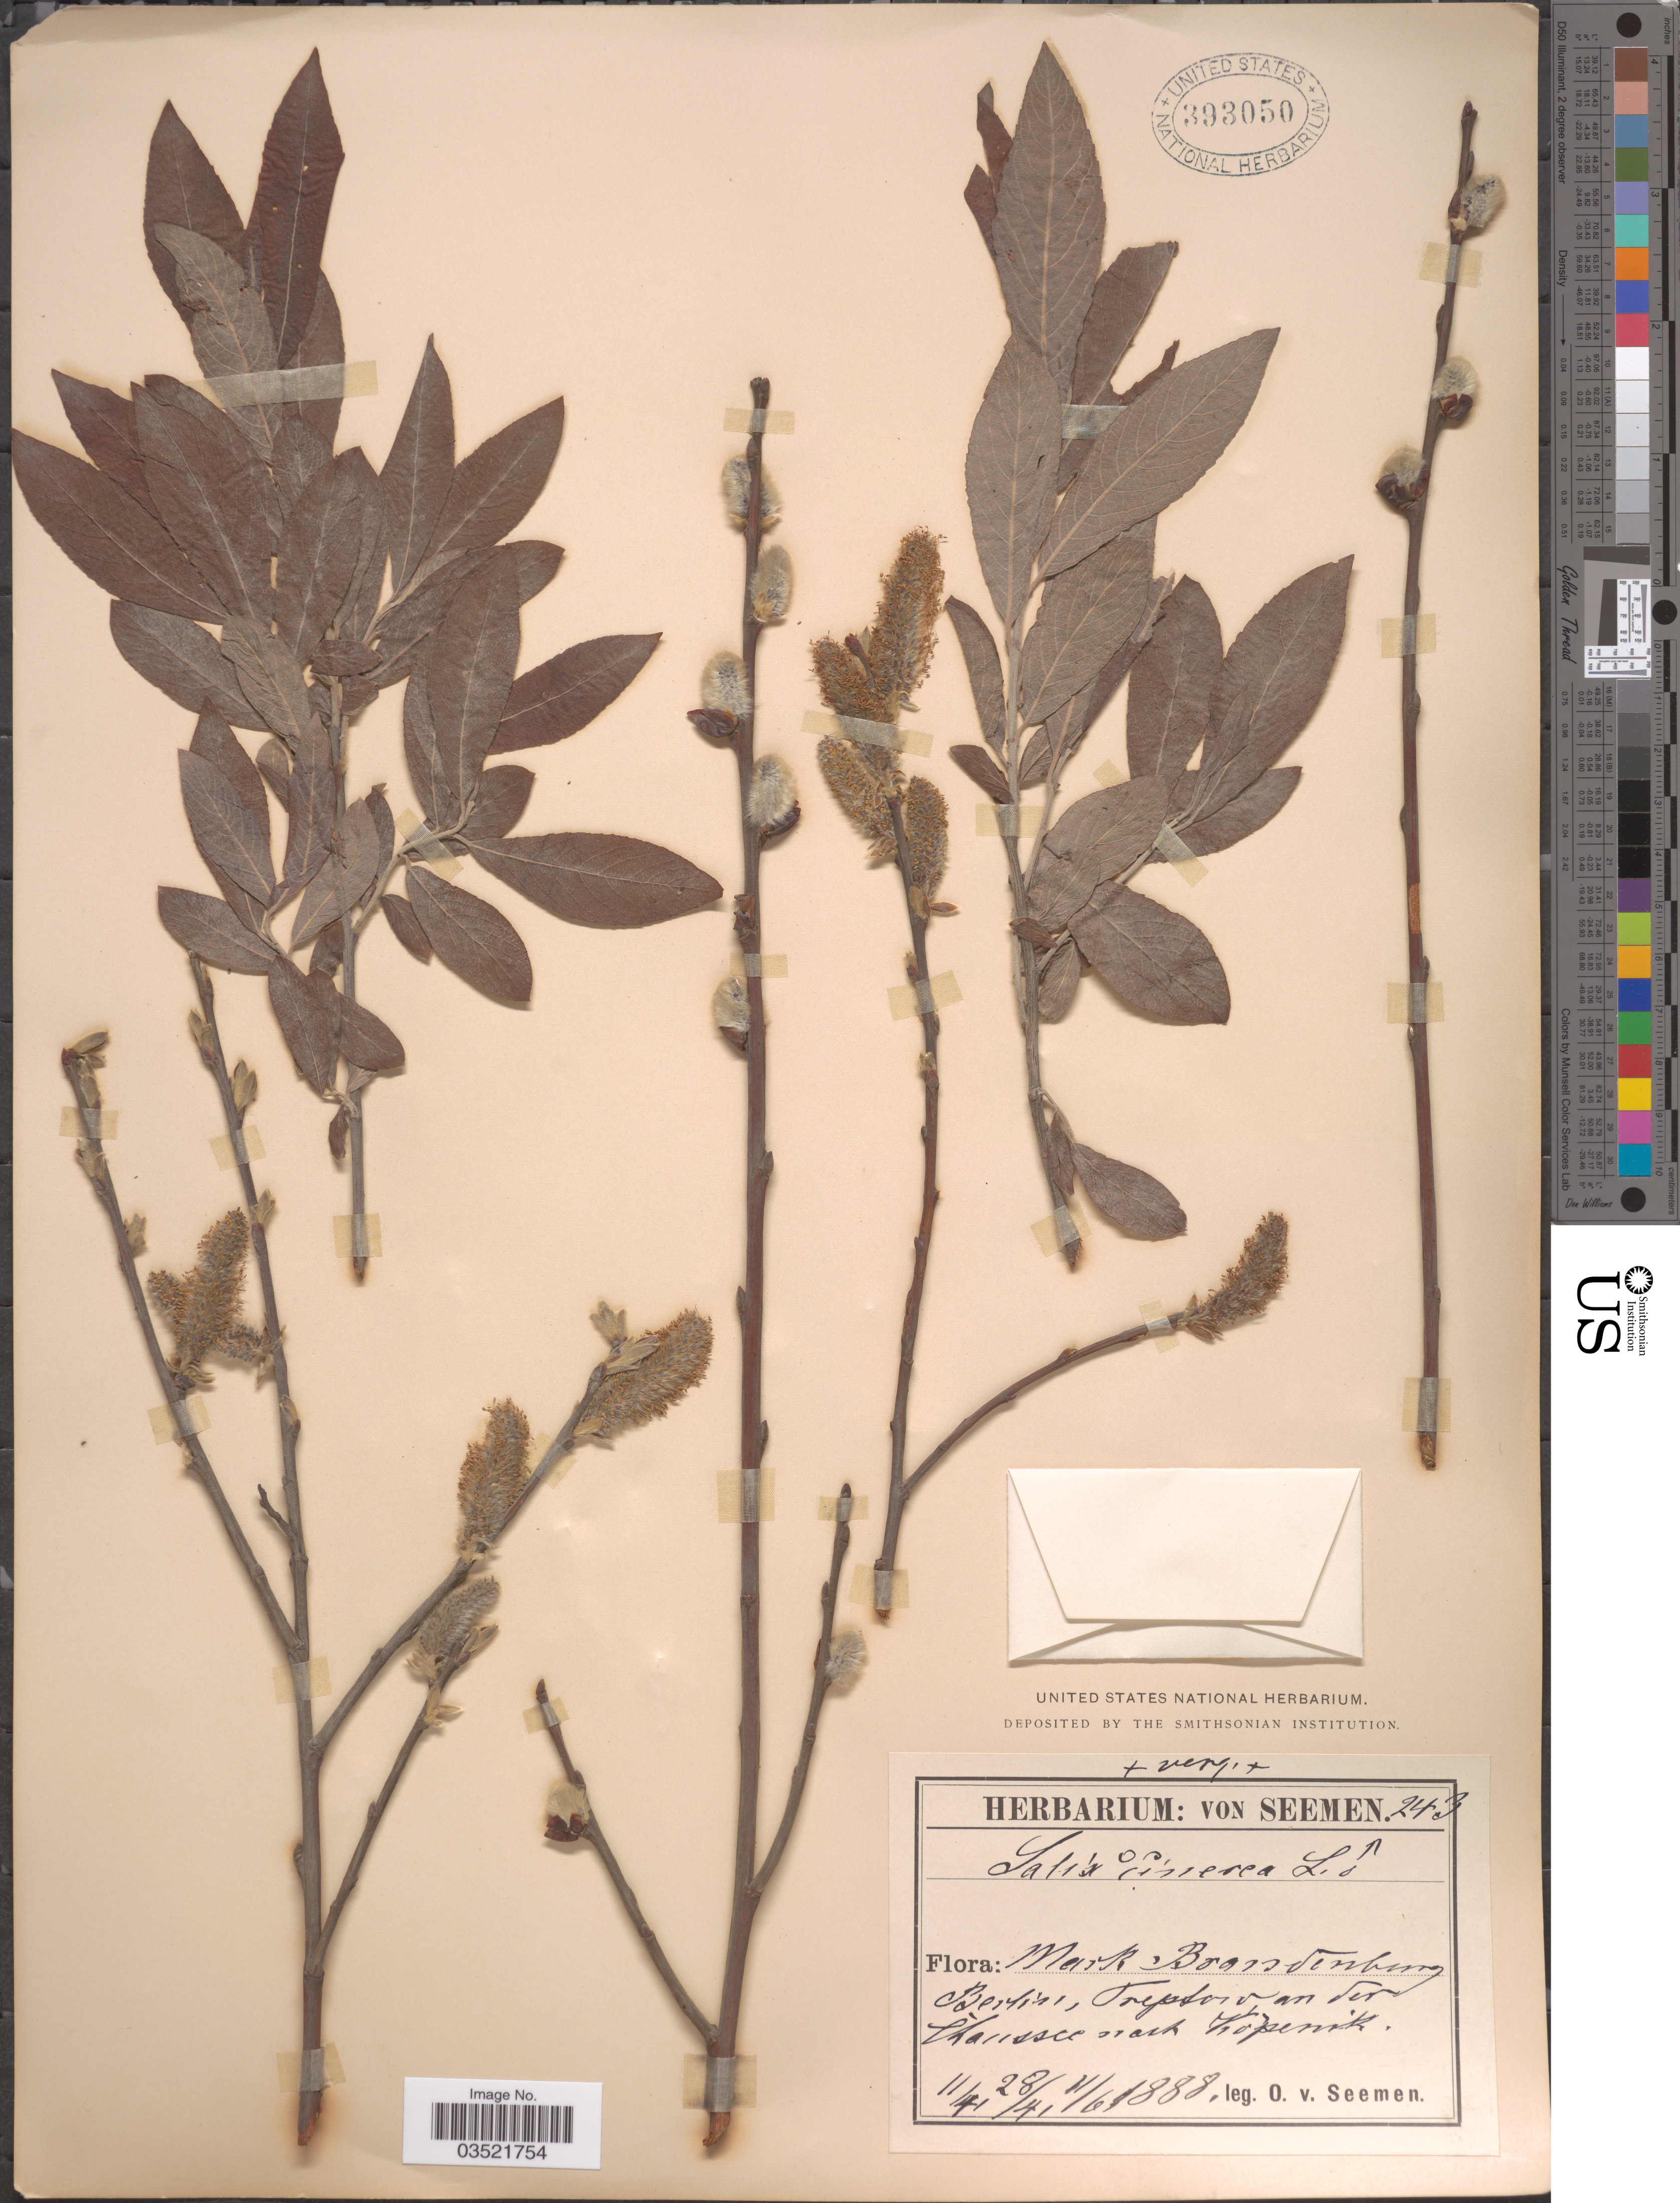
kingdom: Plantae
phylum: Tracheophyta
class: Magnoliopsida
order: Malpighiales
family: Salicaceae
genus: Salix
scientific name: Salix cinerea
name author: L.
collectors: K. O. von Seemen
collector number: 243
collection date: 1888-04-11/1888-06-11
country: Germany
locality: Mark Brandenburg, Berlin, Treptow an der Chaussee nach Kopenik.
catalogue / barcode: US 393050